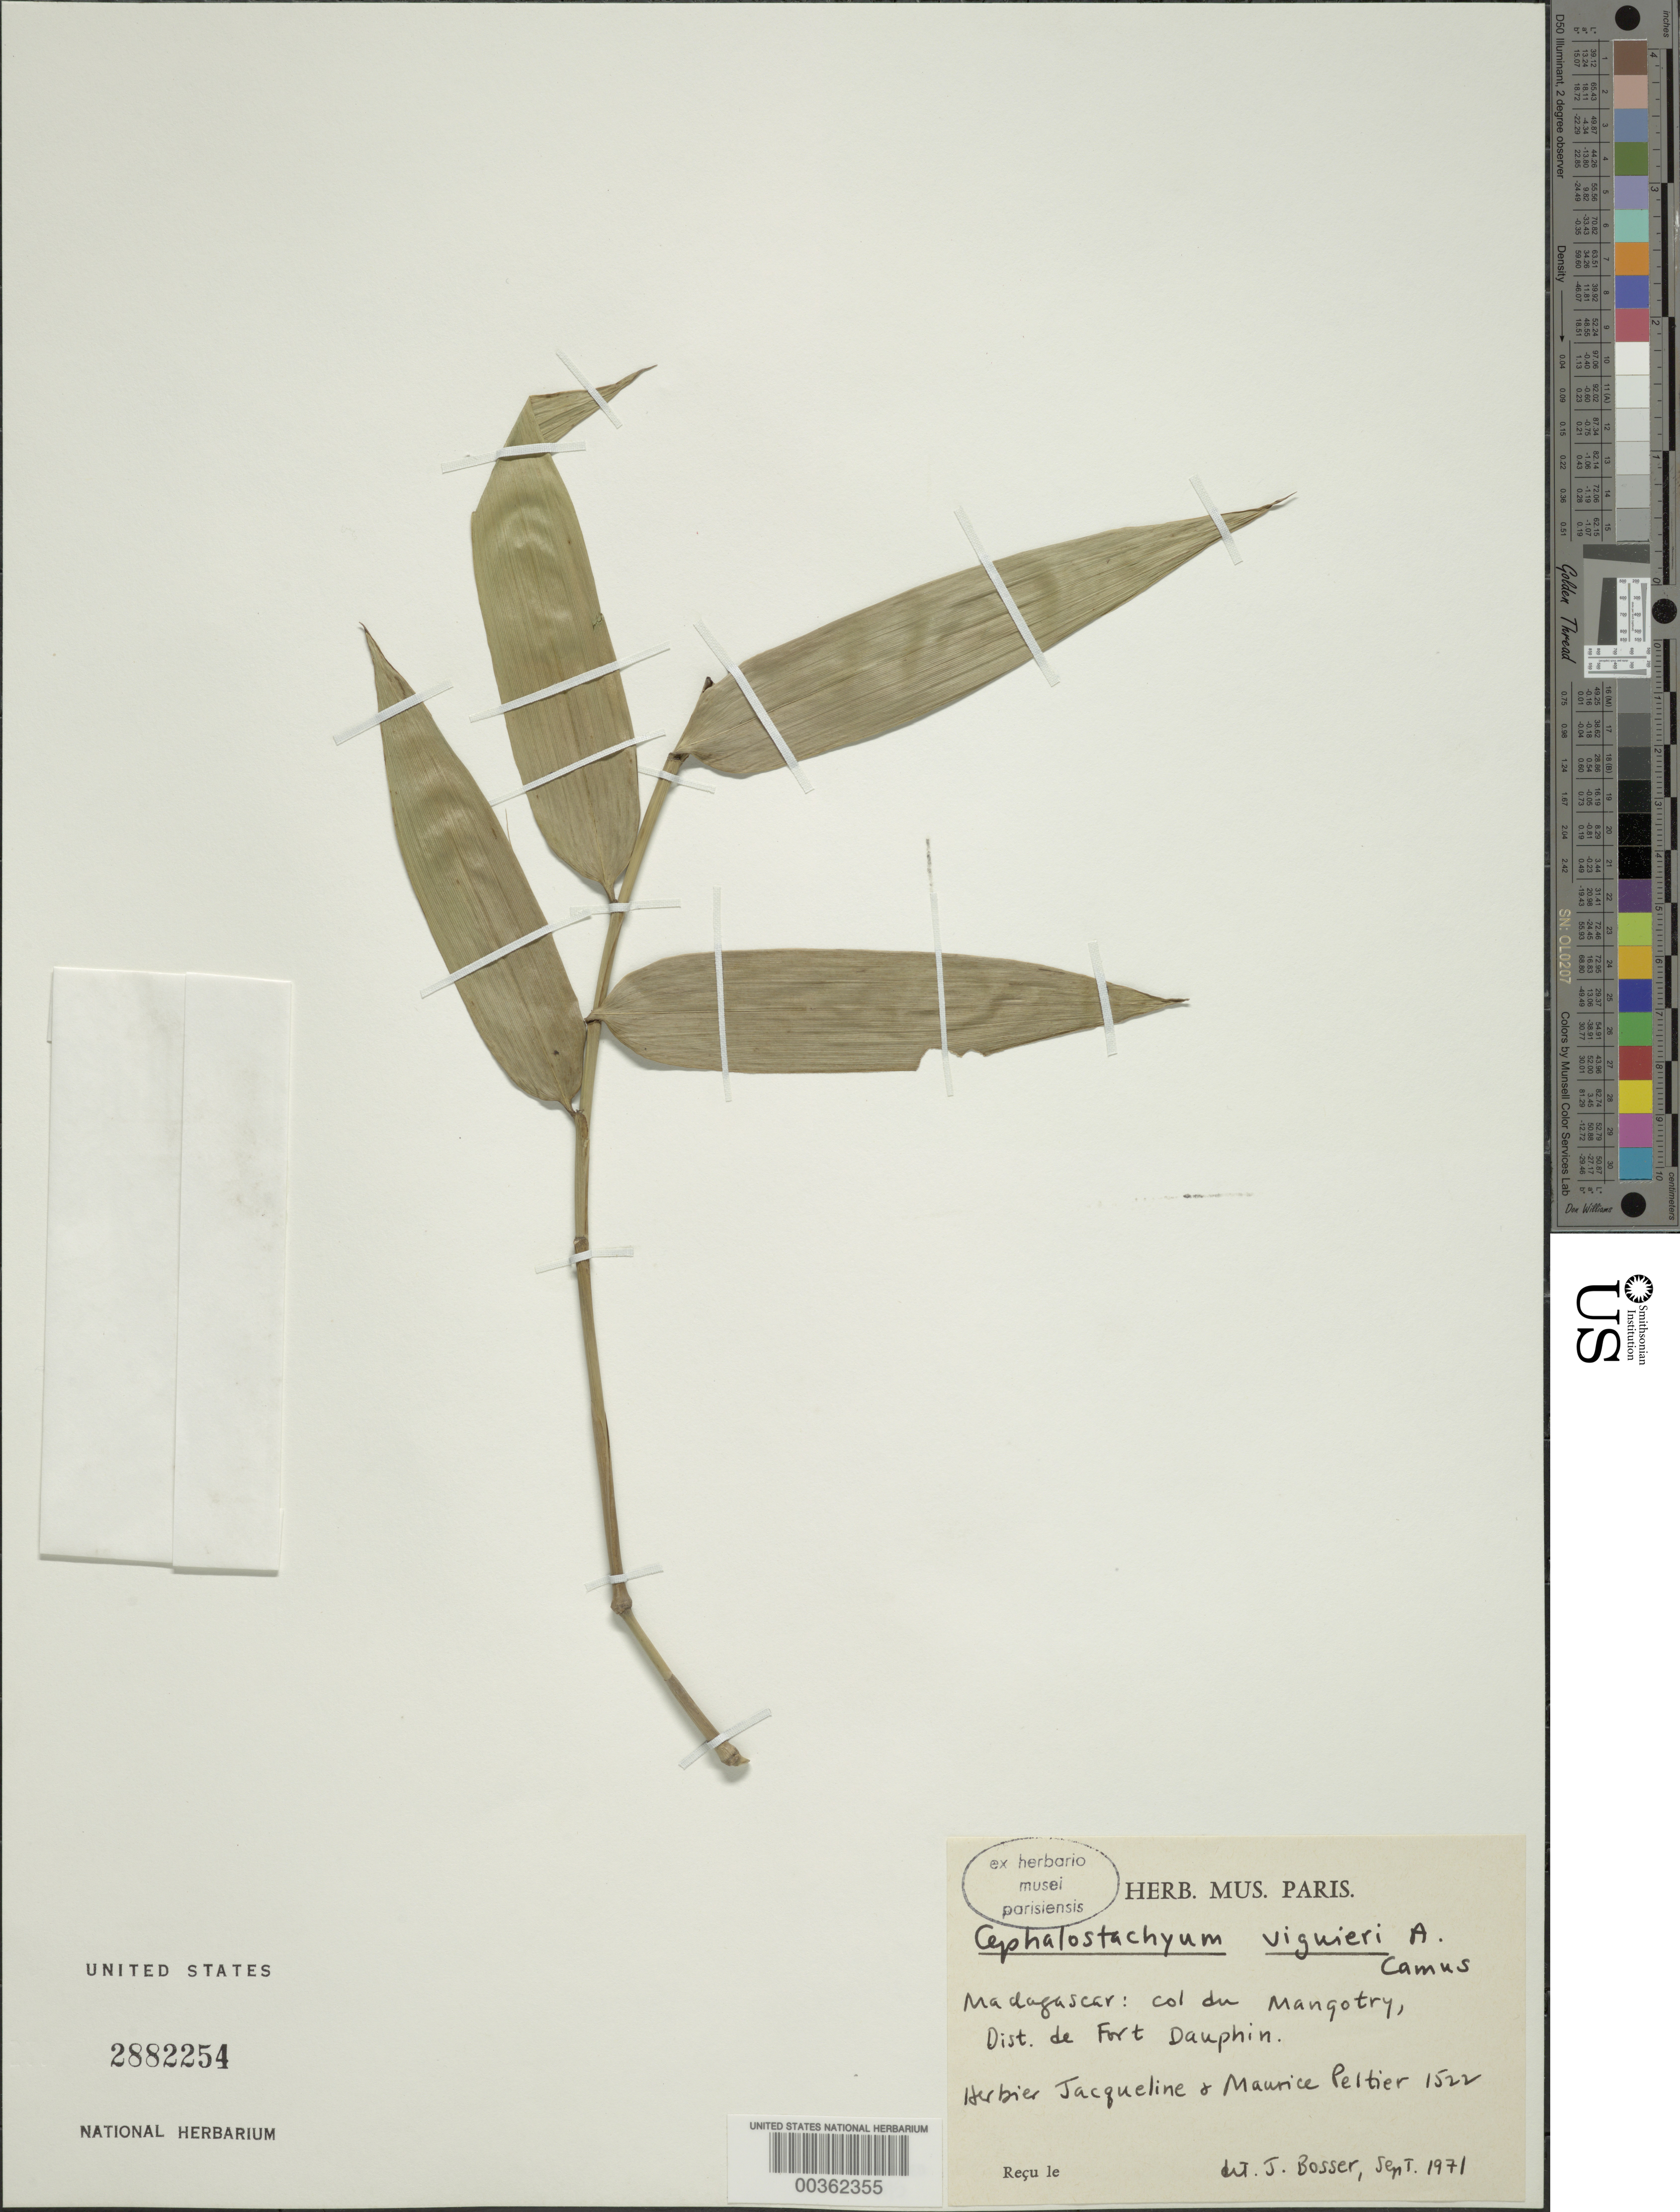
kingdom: Plantae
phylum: Tracheophyta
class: Liliopsida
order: Poales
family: Poaceae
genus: Cephalostachyum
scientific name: Cephalostachyum viguieri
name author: A. Camus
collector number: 1522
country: Madagascar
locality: Col du mangotry, dist. de fort dauphin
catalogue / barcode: US 2882254